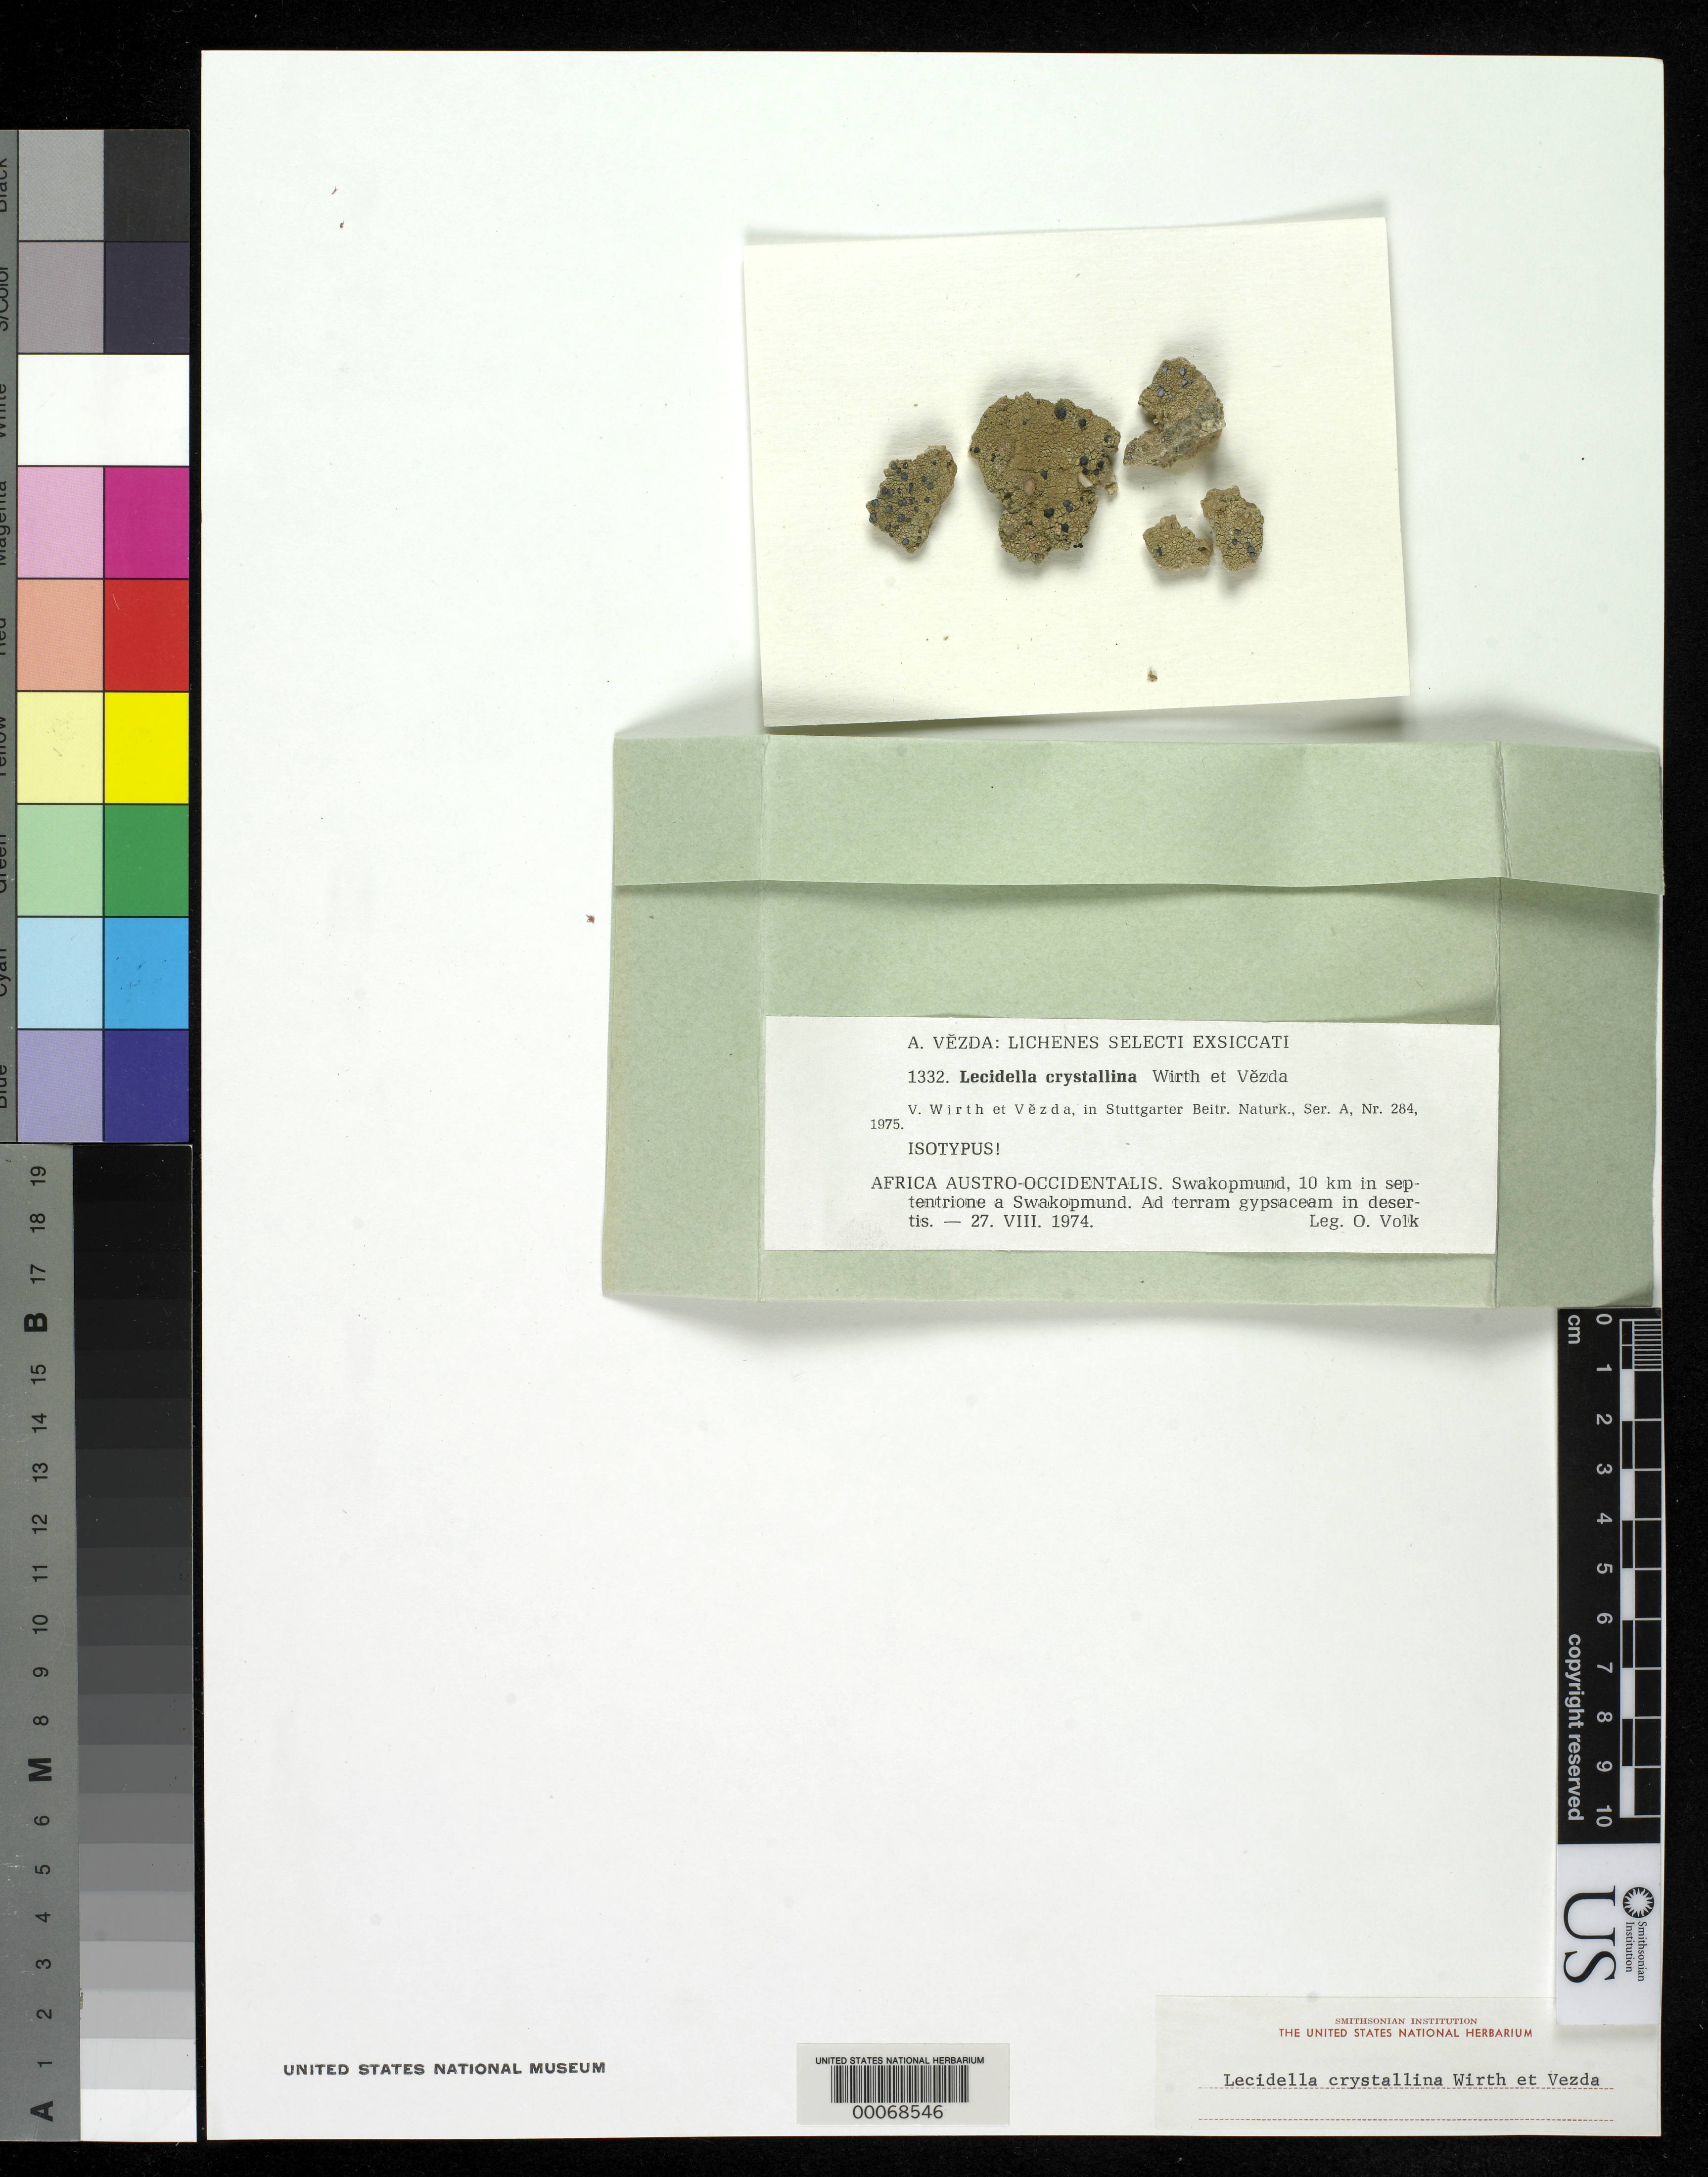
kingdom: Fungi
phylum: Ascomycota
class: Lecanoromycetes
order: Lecanorales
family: Lecanoraceae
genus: Lecidella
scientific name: Lecidella crystallina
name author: M. Wirth & Vezda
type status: Isotype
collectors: O. Volk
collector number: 1332 (Vezda No.)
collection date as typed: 27 Aug 1974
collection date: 1974-08-27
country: Namibia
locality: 10 km in septentrione a Swakopmund. [About 10 km north of Swakopmund?].